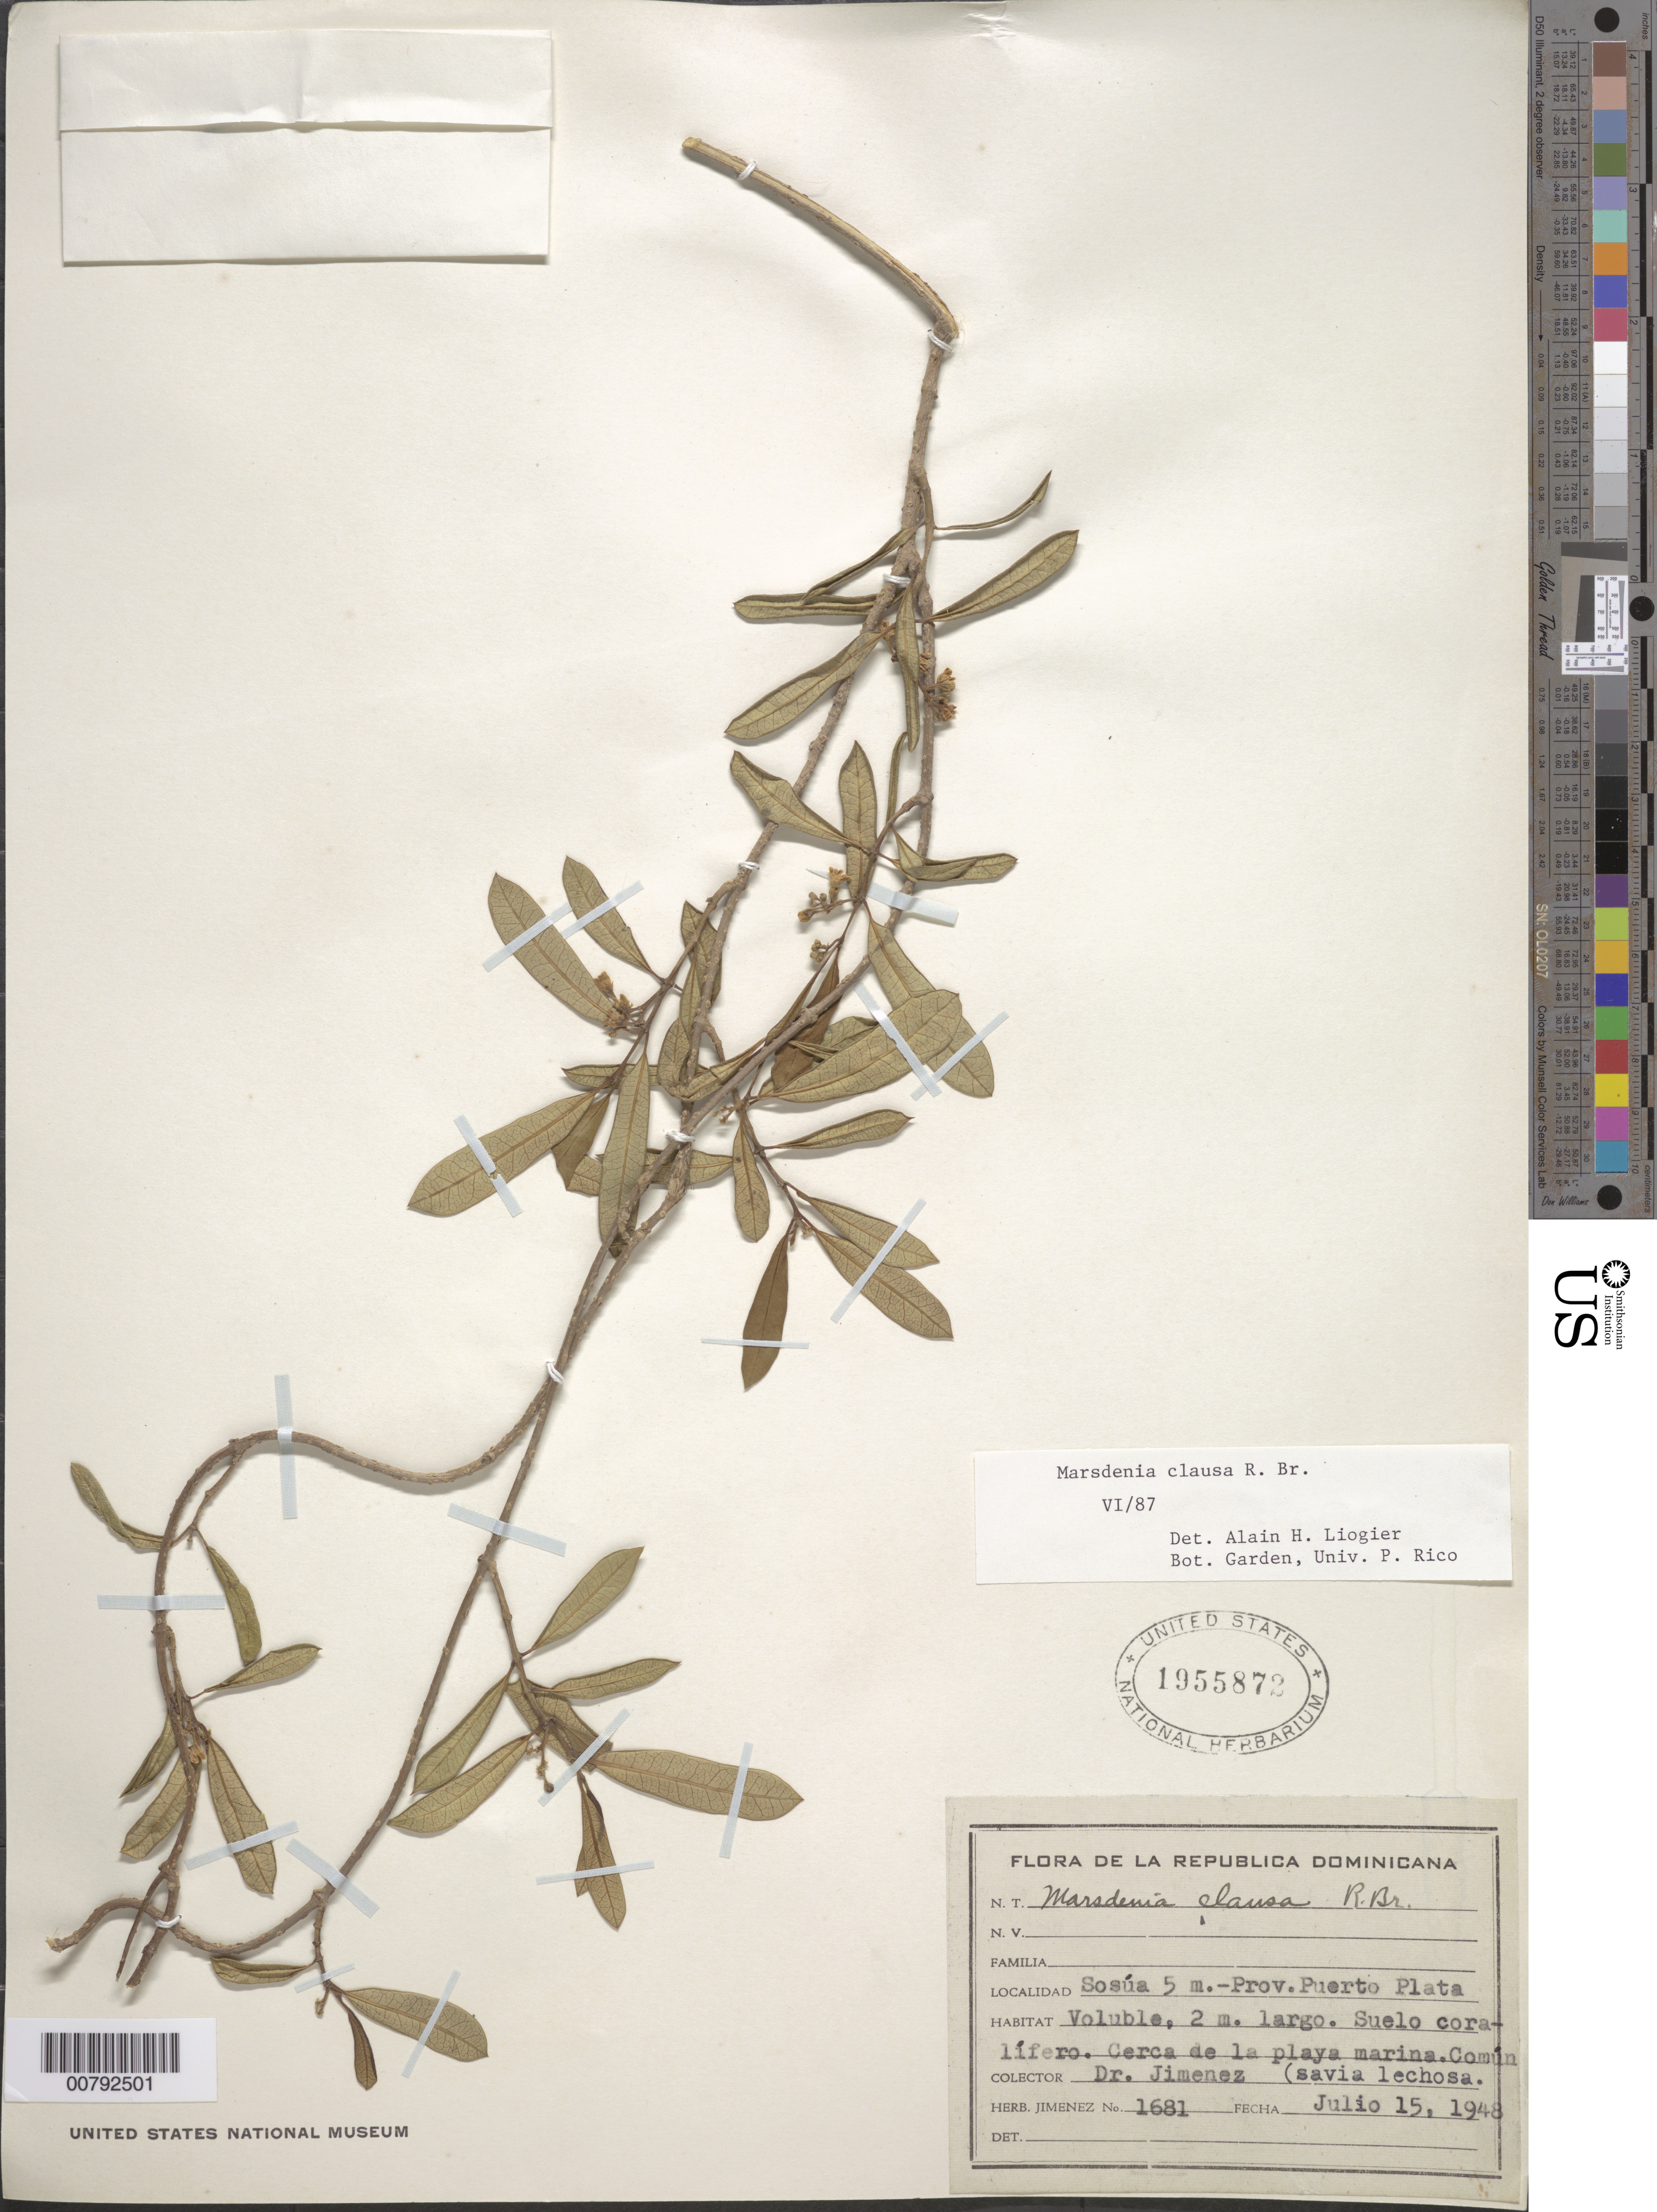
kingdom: Plantae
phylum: Tracheophyta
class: Magnoliopsida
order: Gentianales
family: Apocynaceae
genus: Marsdenia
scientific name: Marsdenia clausa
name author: R. Br.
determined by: Liogier, Alain H.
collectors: J. J. Jiménez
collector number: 1681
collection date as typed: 15 Jul 1948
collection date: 1948-07-15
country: Dominican Republic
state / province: Puerto Plata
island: Hispaniola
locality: Sosúa.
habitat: Coraliferous soil, close to beach.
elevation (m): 5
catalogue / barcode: US 1955872